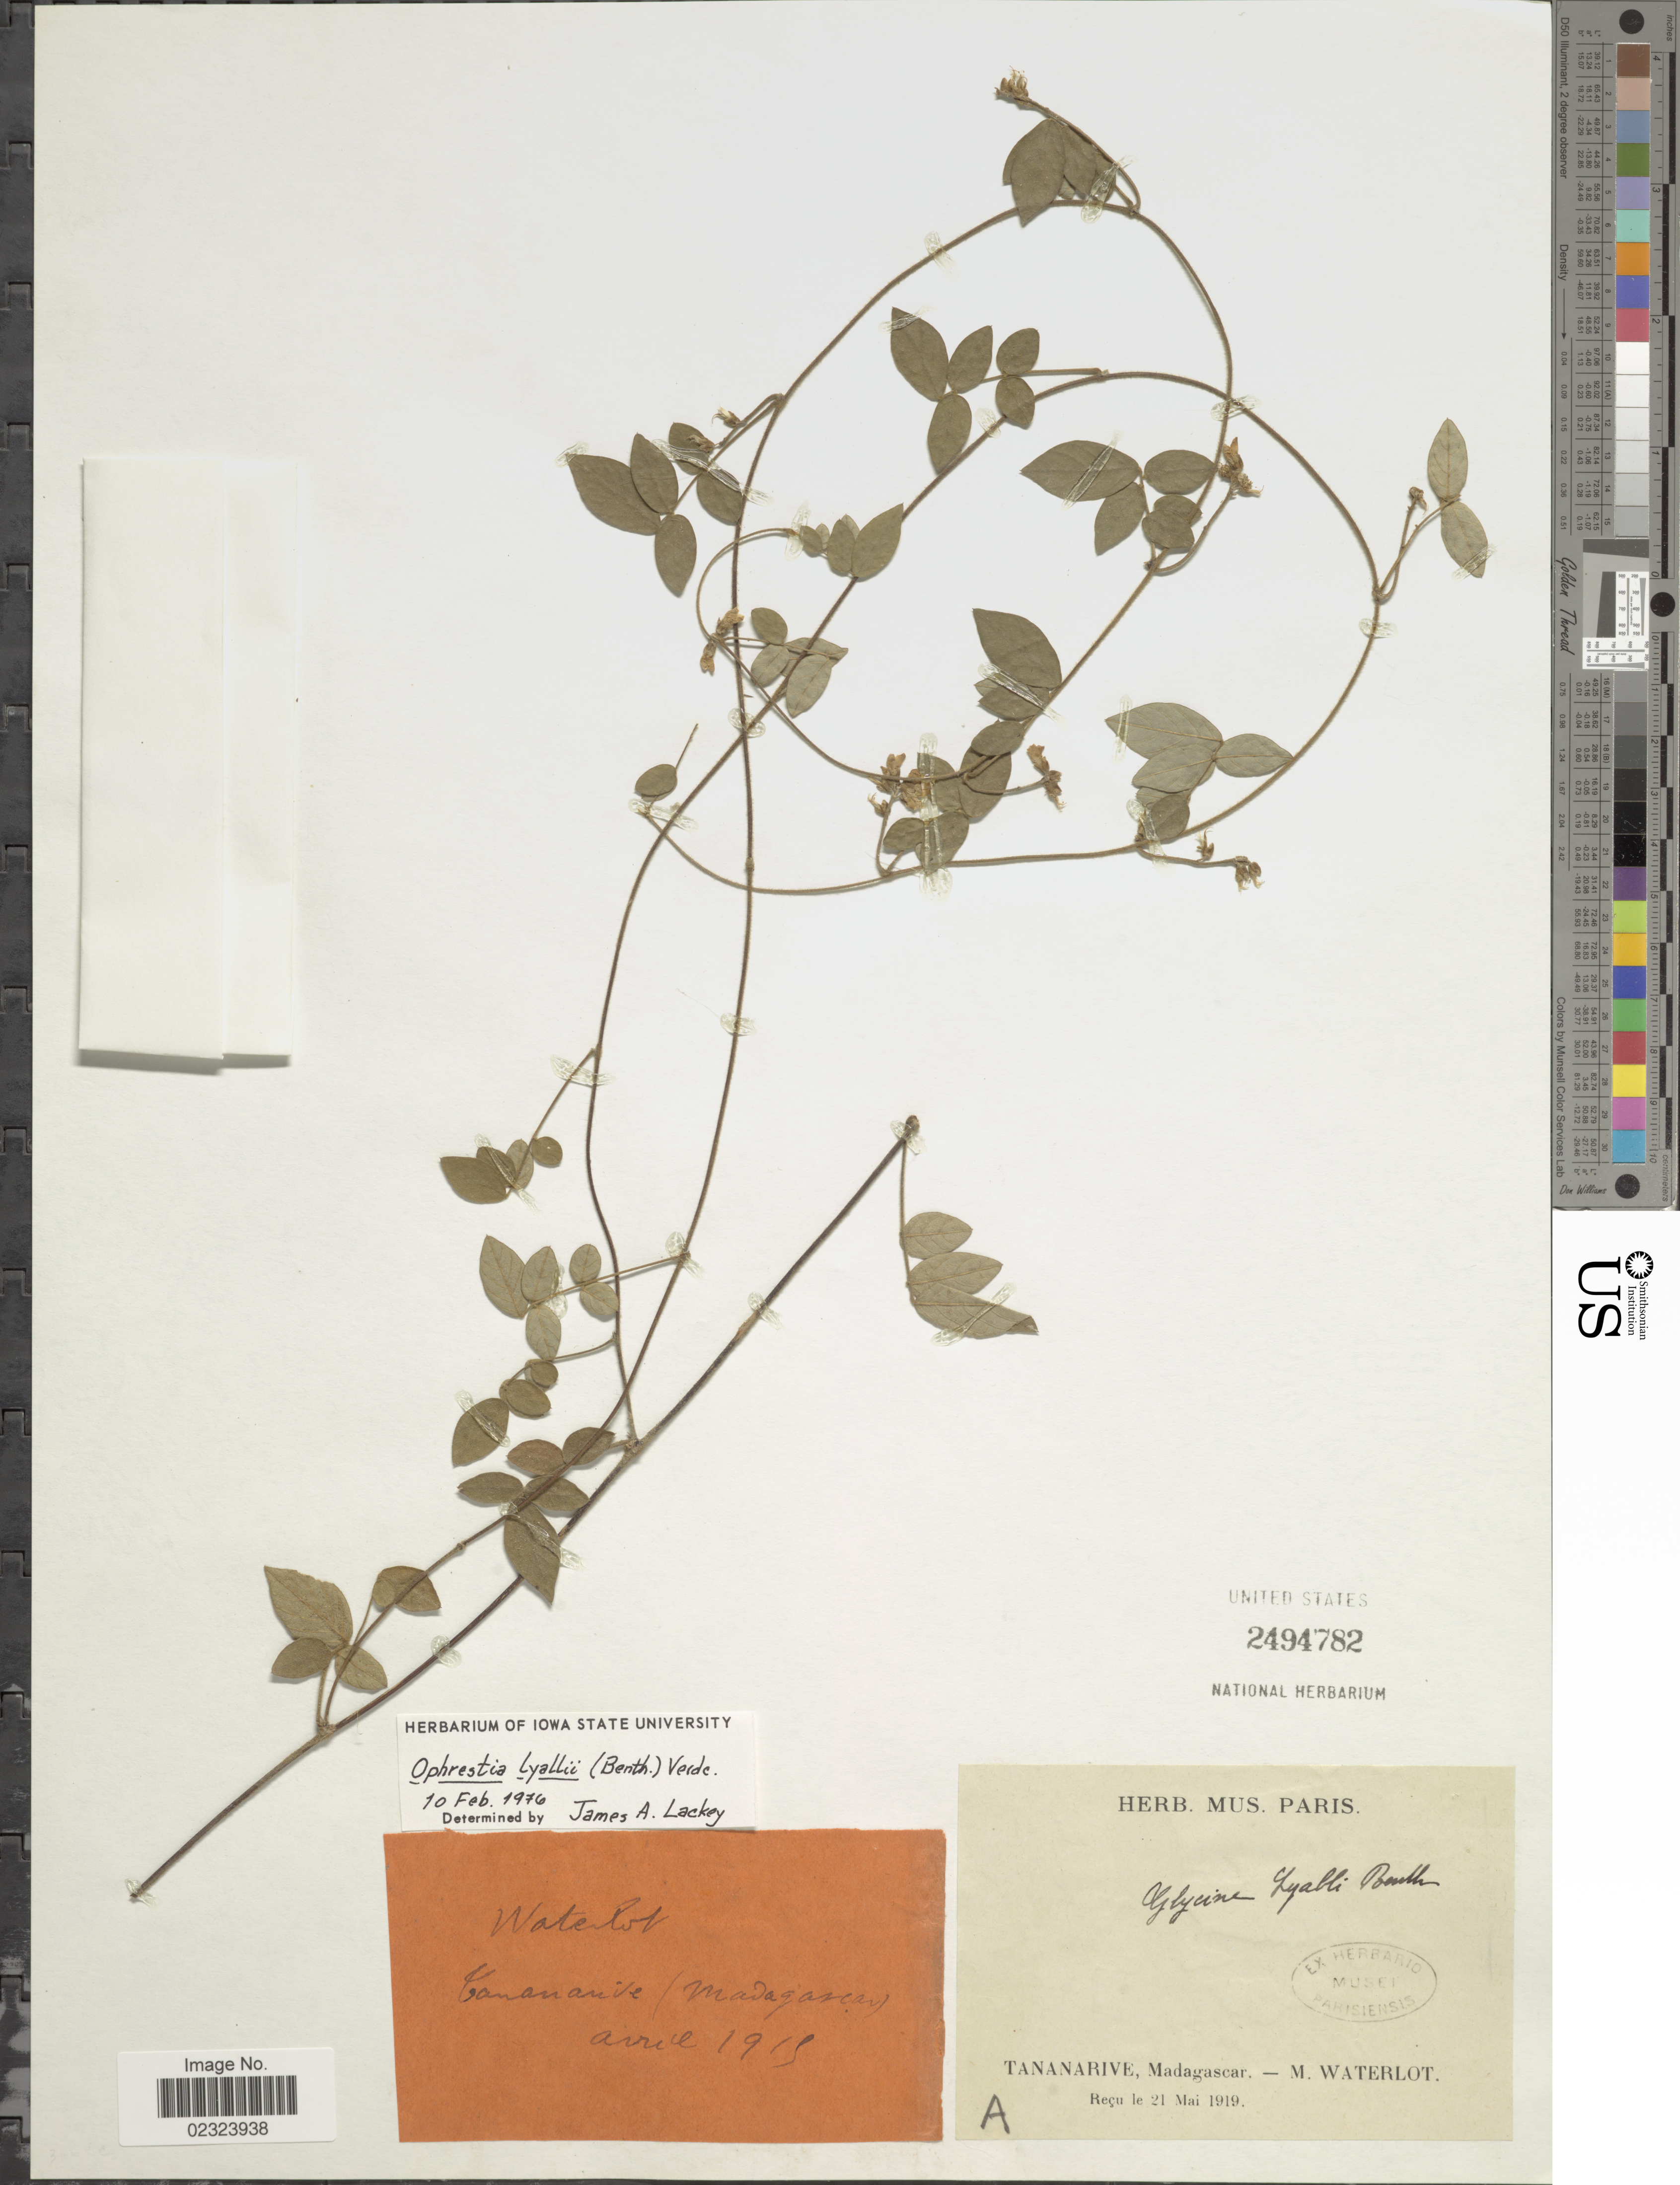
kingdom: Plantae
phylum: Tracheophyta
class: Magnoliopsida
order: Fabales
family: Fabaceae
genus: Ophrestia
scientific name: Ophrestia lyallii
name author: (Benth.) Verdc.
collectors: M. Waterlot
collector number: A?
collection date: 1919-04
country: Madagascar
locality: Tananarive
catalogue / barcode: US 2494782